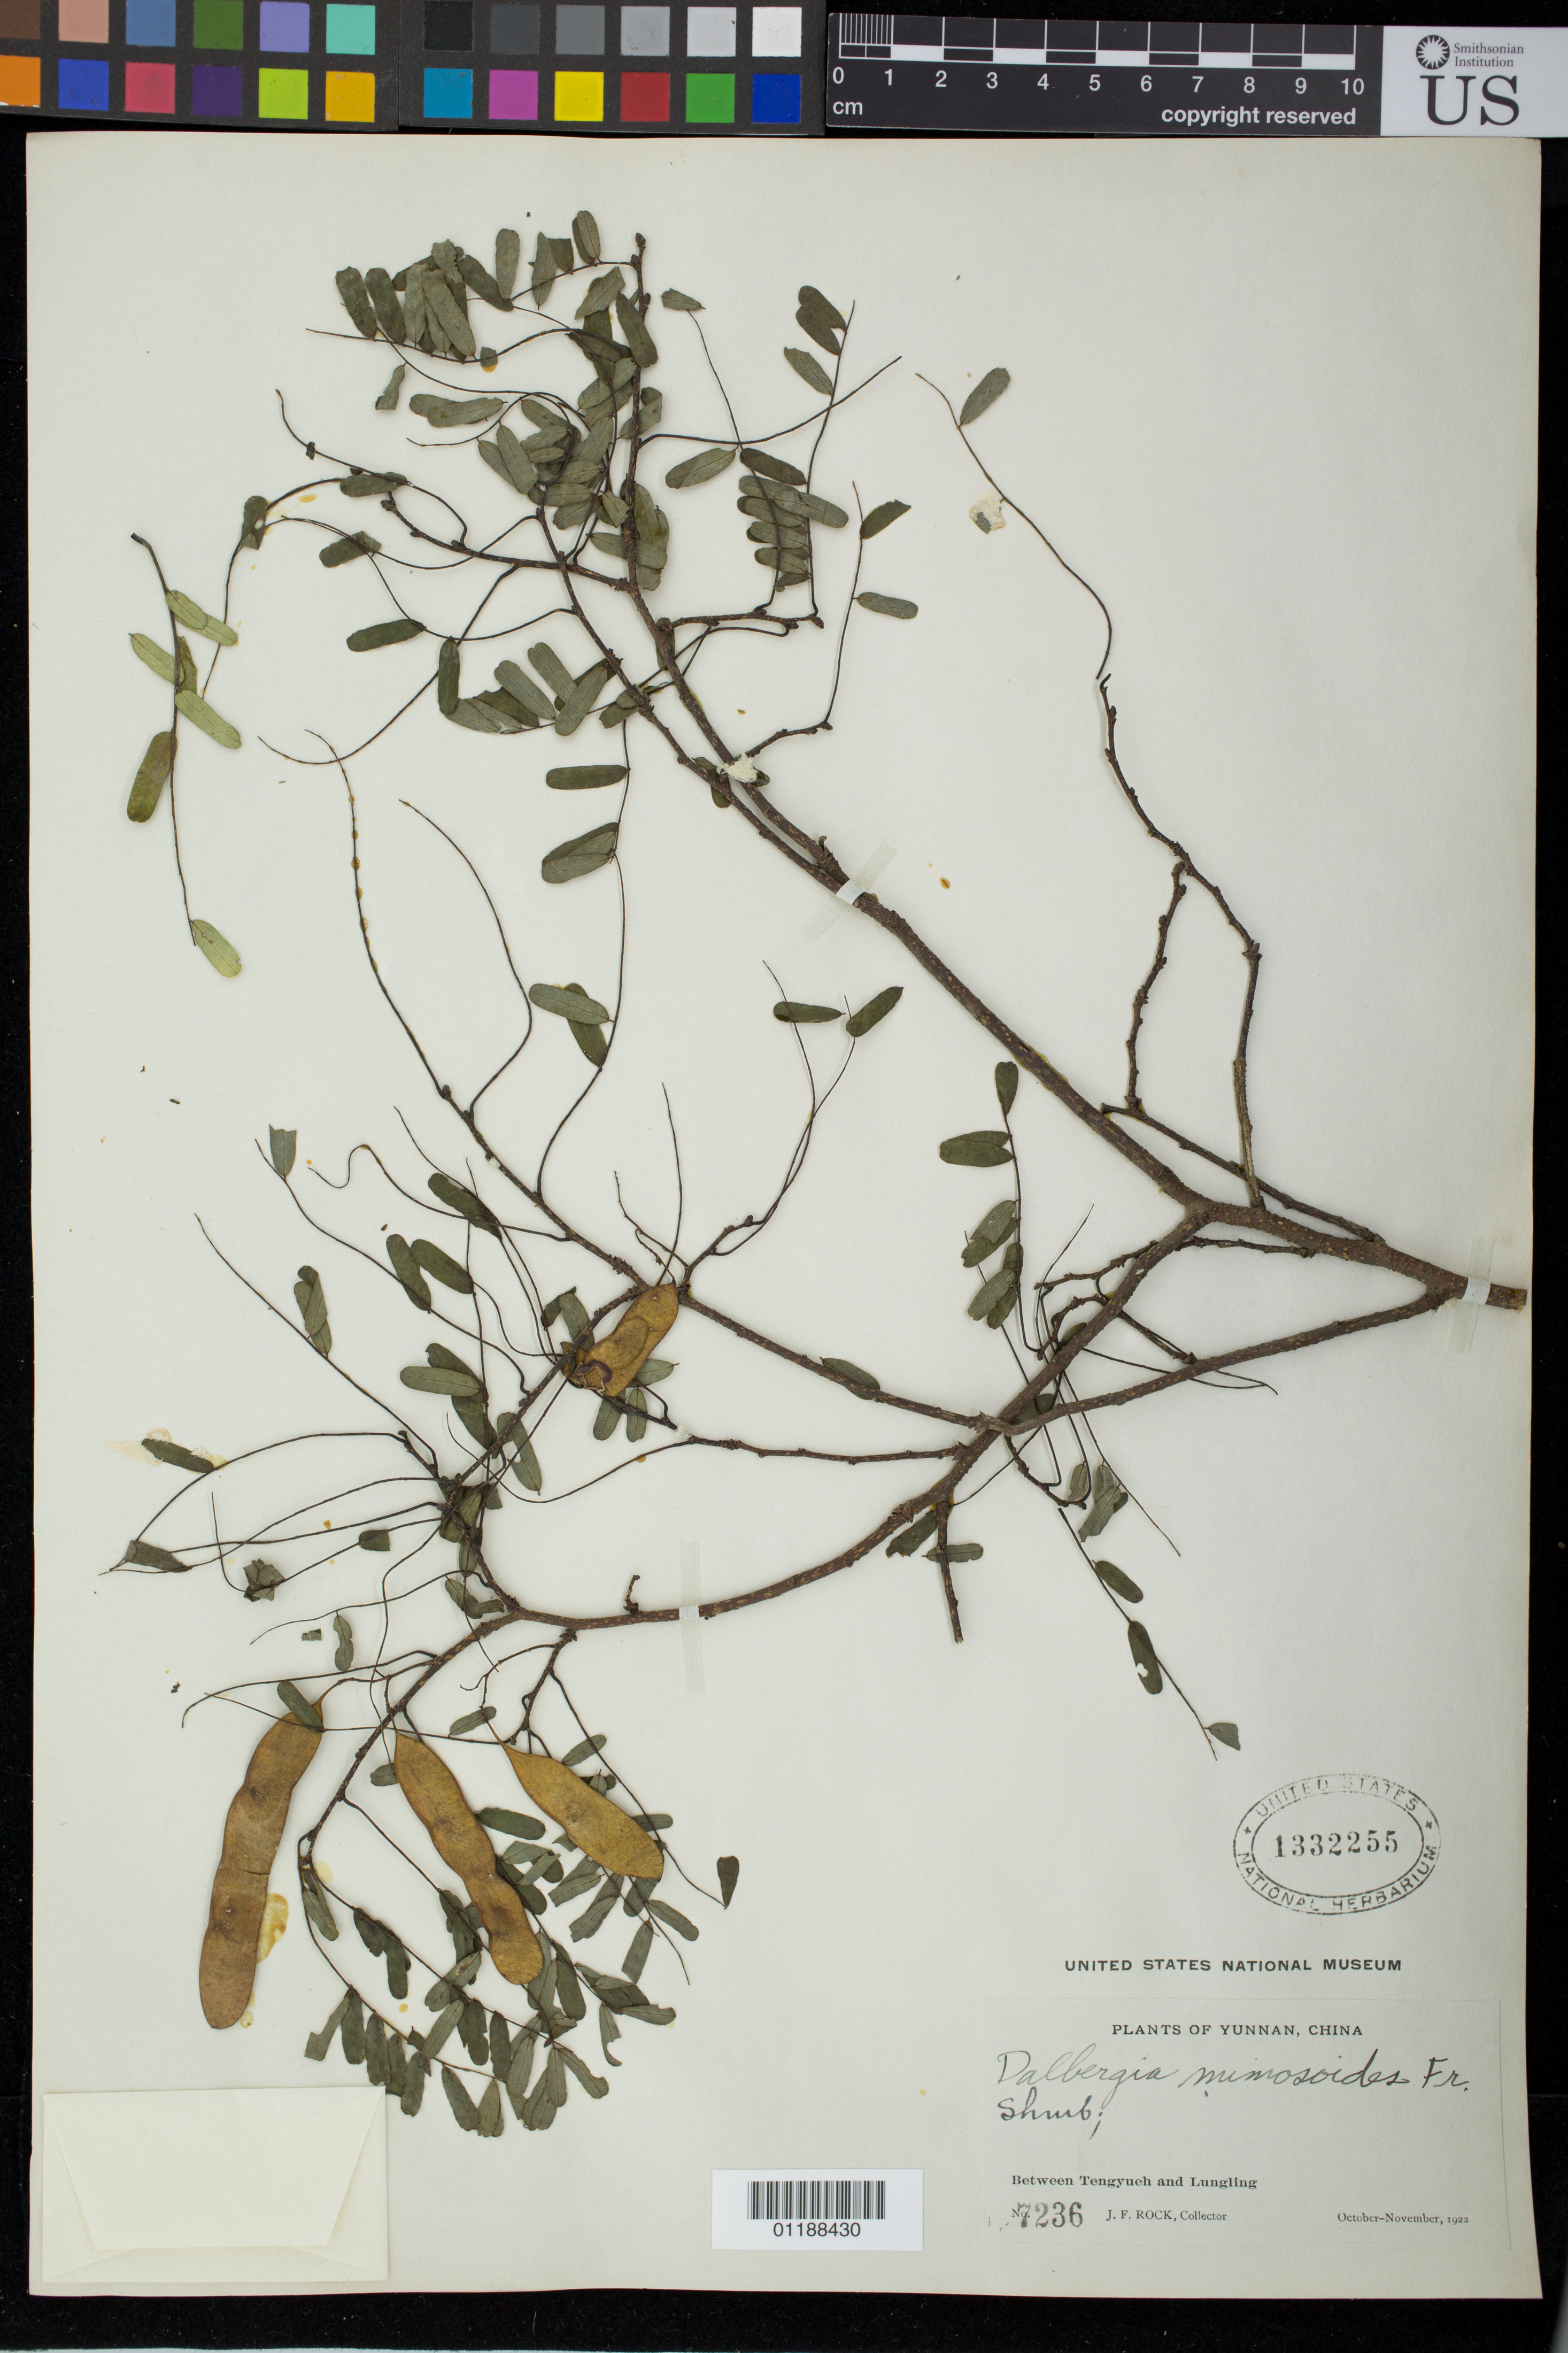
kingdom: Plantae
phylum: Tracheophyta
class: Magnoliopsida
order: Fabales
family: Fabaceae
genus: Dalbergia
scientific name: Dalbergia mimosoides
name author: Franch.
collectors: J. F. Rock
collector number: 7236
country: China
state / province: Yunnan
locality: Between Tengyueh and Lungling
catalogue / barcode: US 1332255